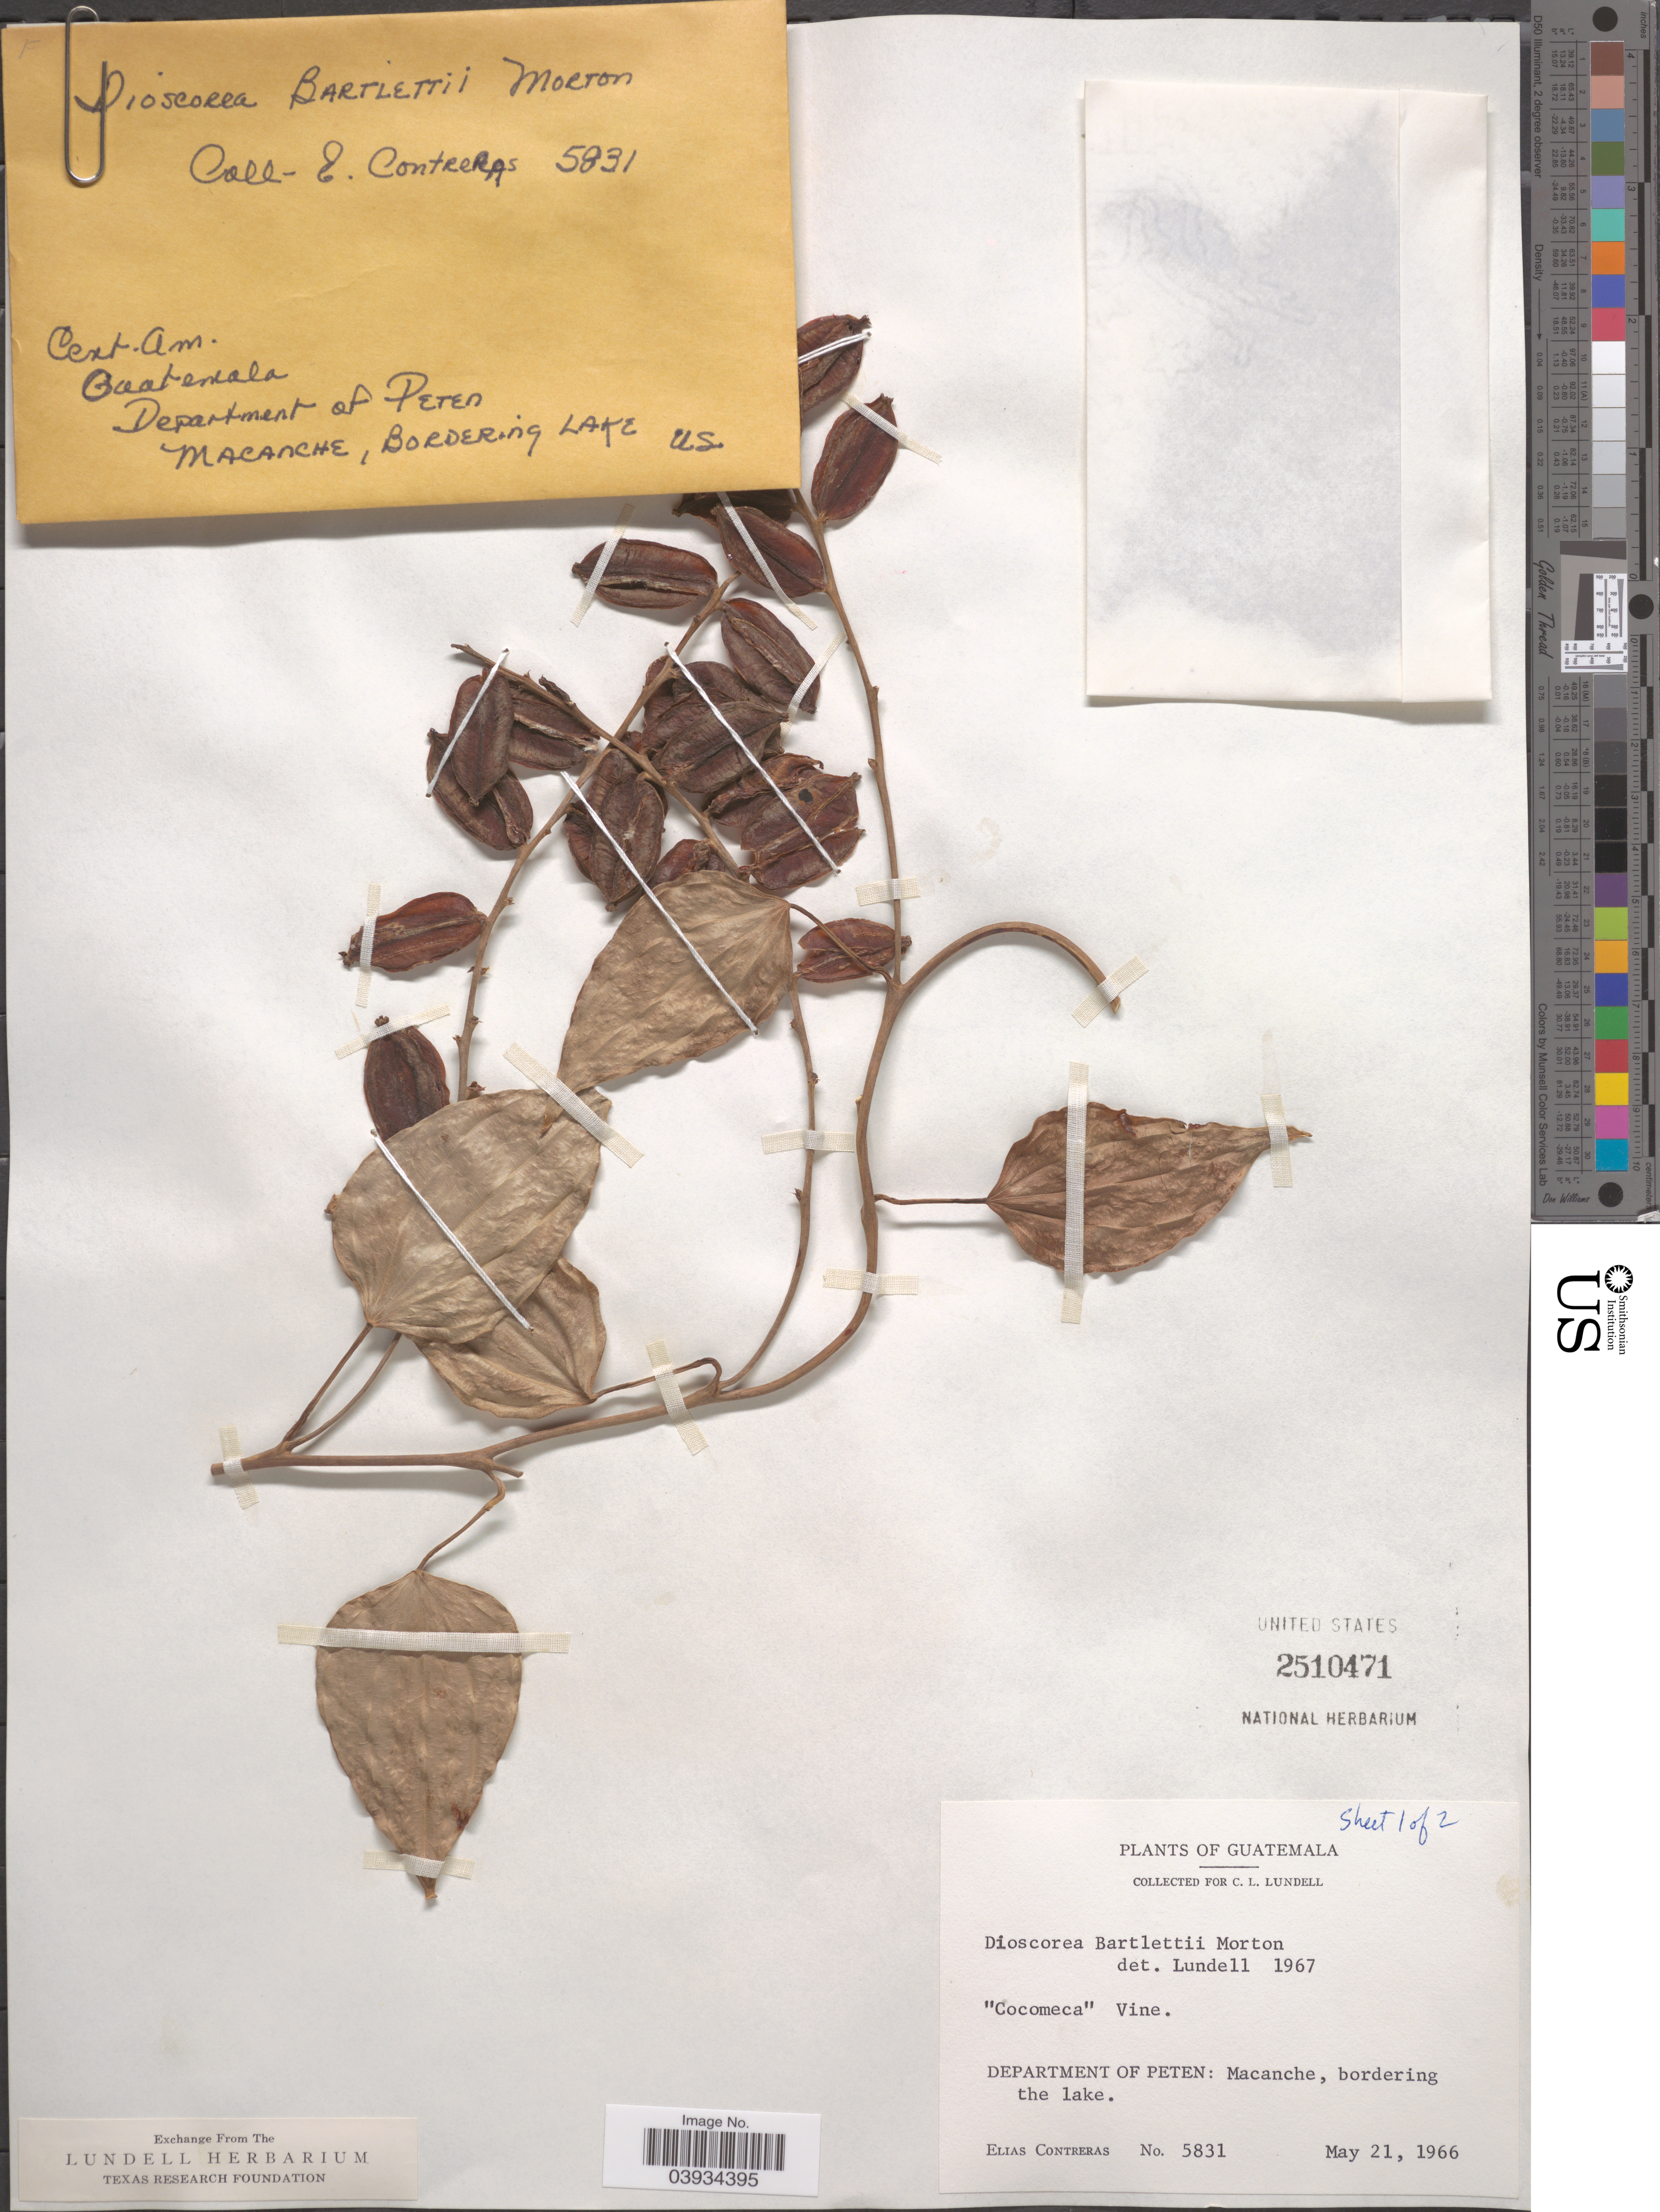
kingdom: Plantae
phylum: Tracheophyta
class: Liliopsida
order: Dioscoreales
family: Dioscoreaceae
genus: Dioscorea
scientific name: Dioscorea bartlettii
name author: C.V. Morton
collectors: E. Contreras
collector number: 5831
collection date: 1966-05-21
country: Guatemala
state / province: El Peten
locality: Department of Peten: Macanche, bordering the lake.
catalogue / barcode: US 2510471